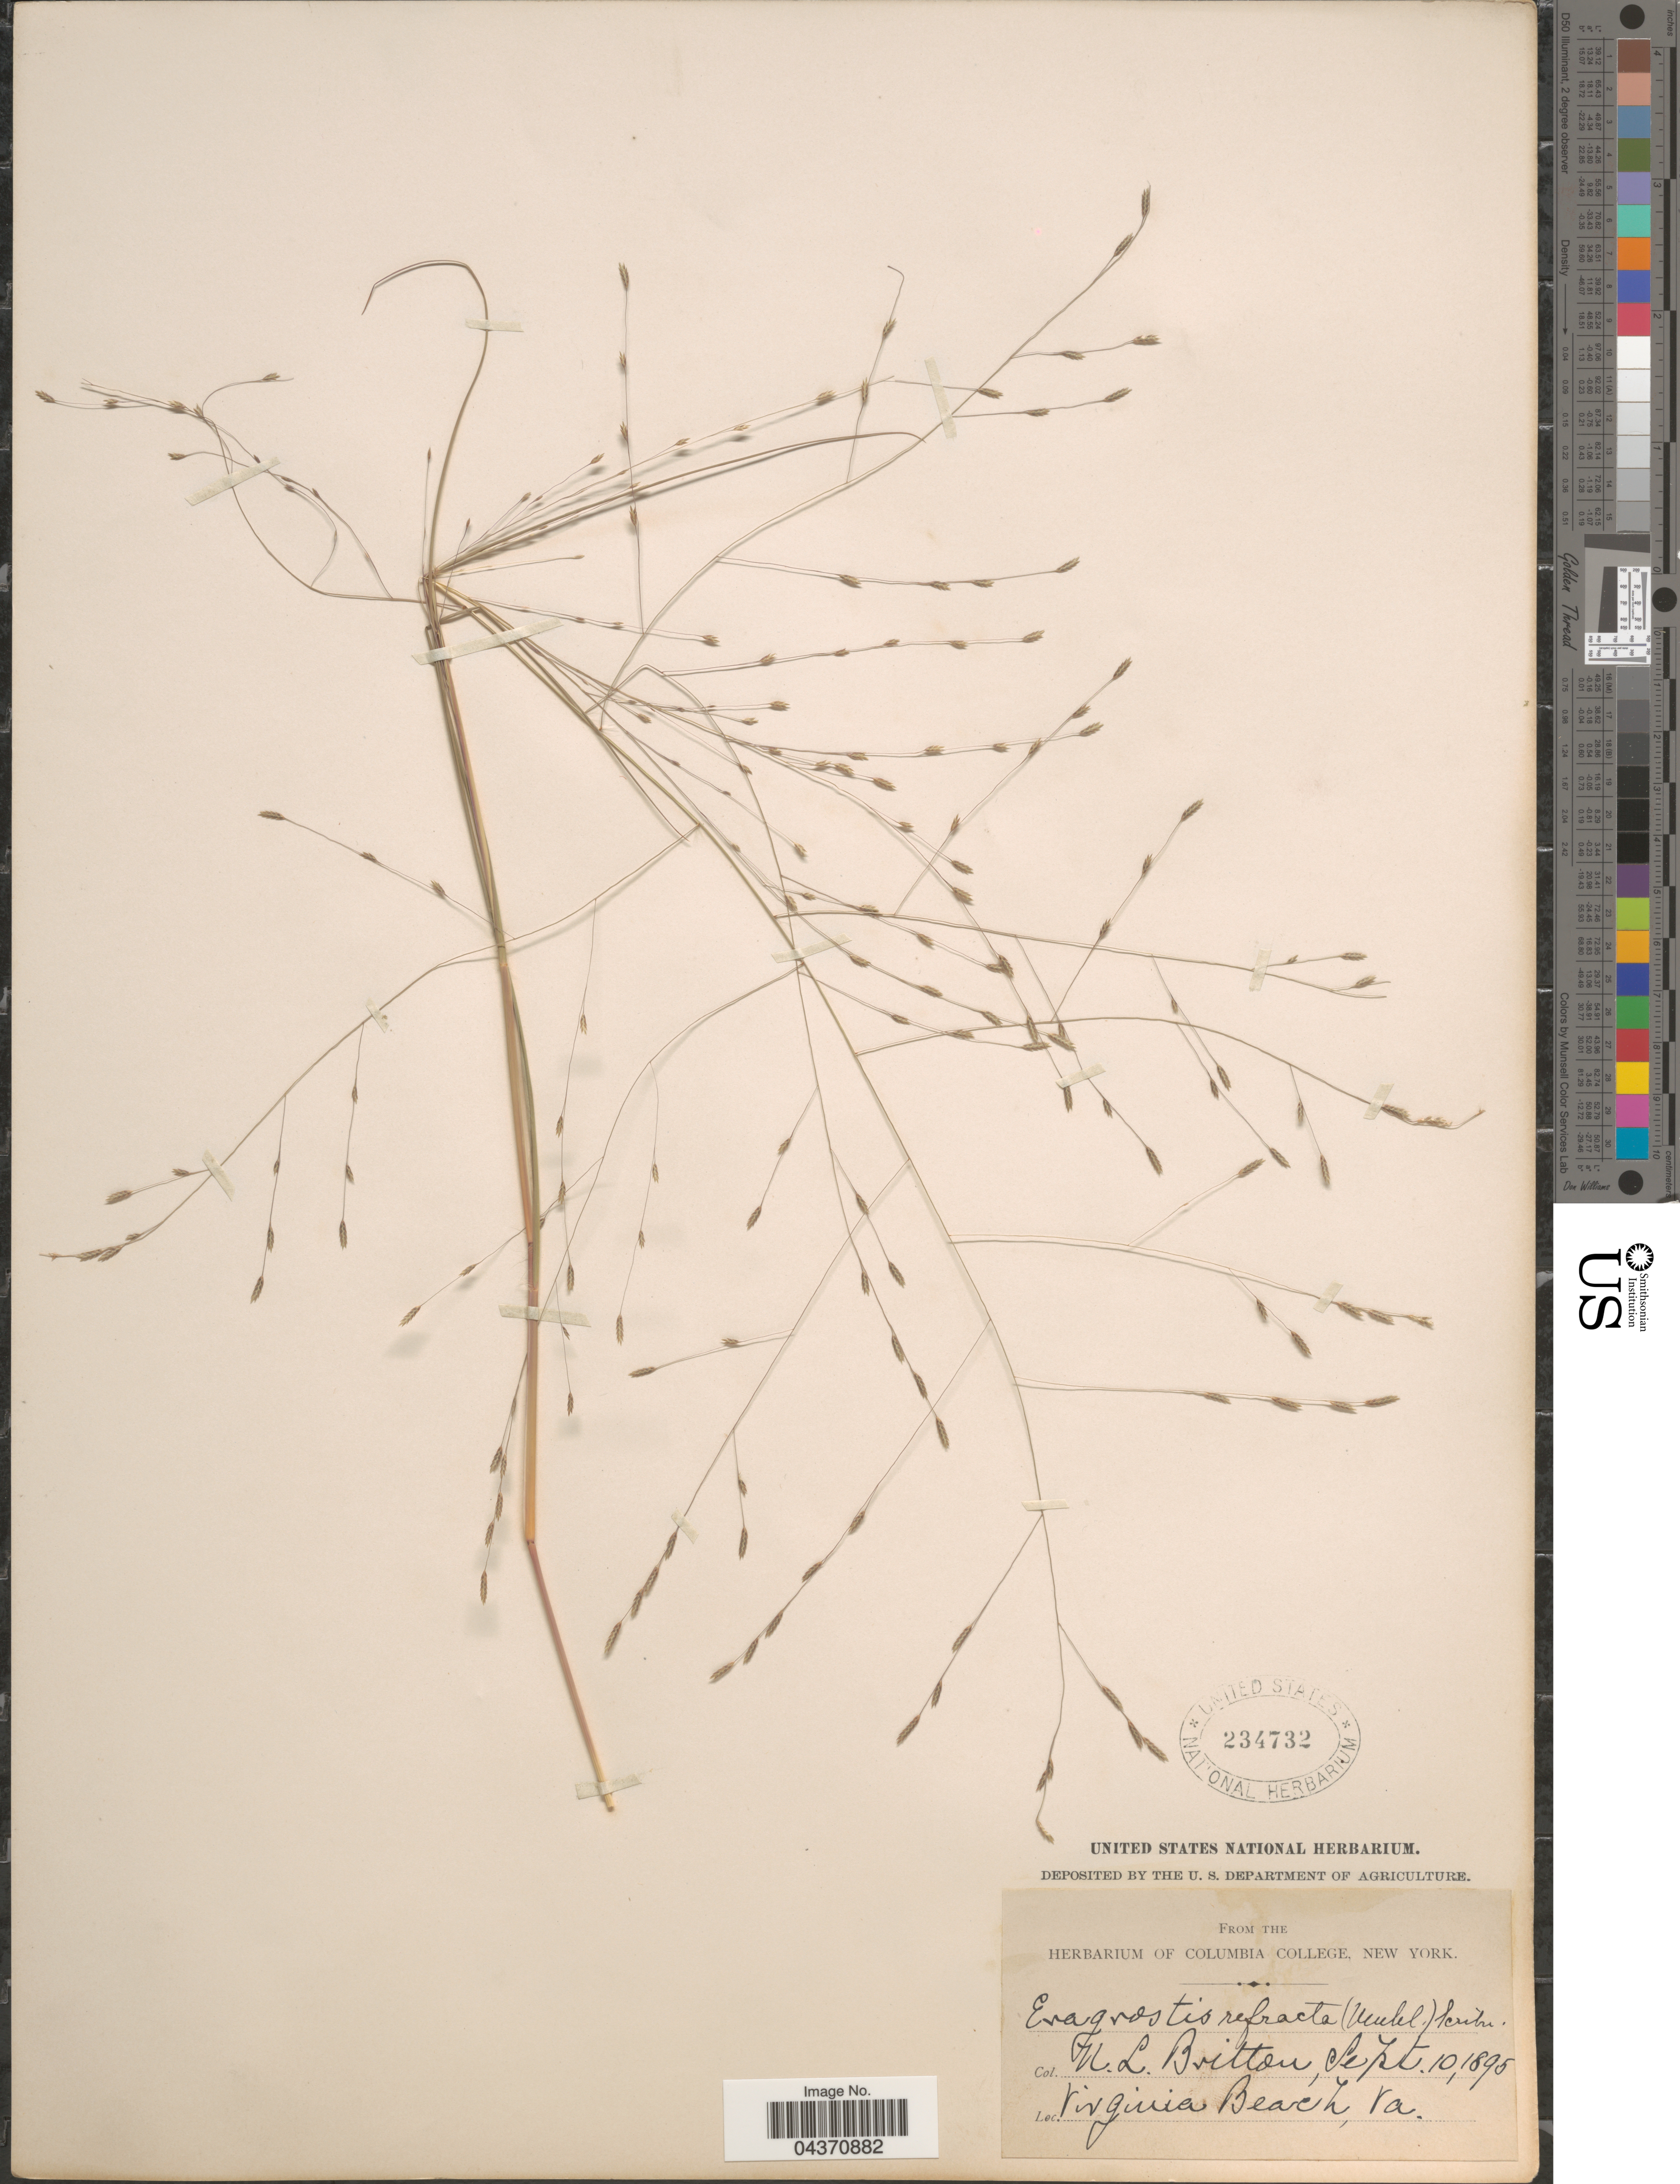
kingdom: Plantae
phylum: Tracheophyta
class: Liliopsida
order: Poales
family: Poaceae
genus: Eragrostis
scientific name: Eragrostis refracta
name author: (Muhl.) Scribn.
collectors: Mrs. N. L. Britton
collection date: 1895-09-10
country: United States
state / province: Virginia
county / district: City of Virginia Beach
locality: Virginia Beach.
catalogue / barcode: US 234732